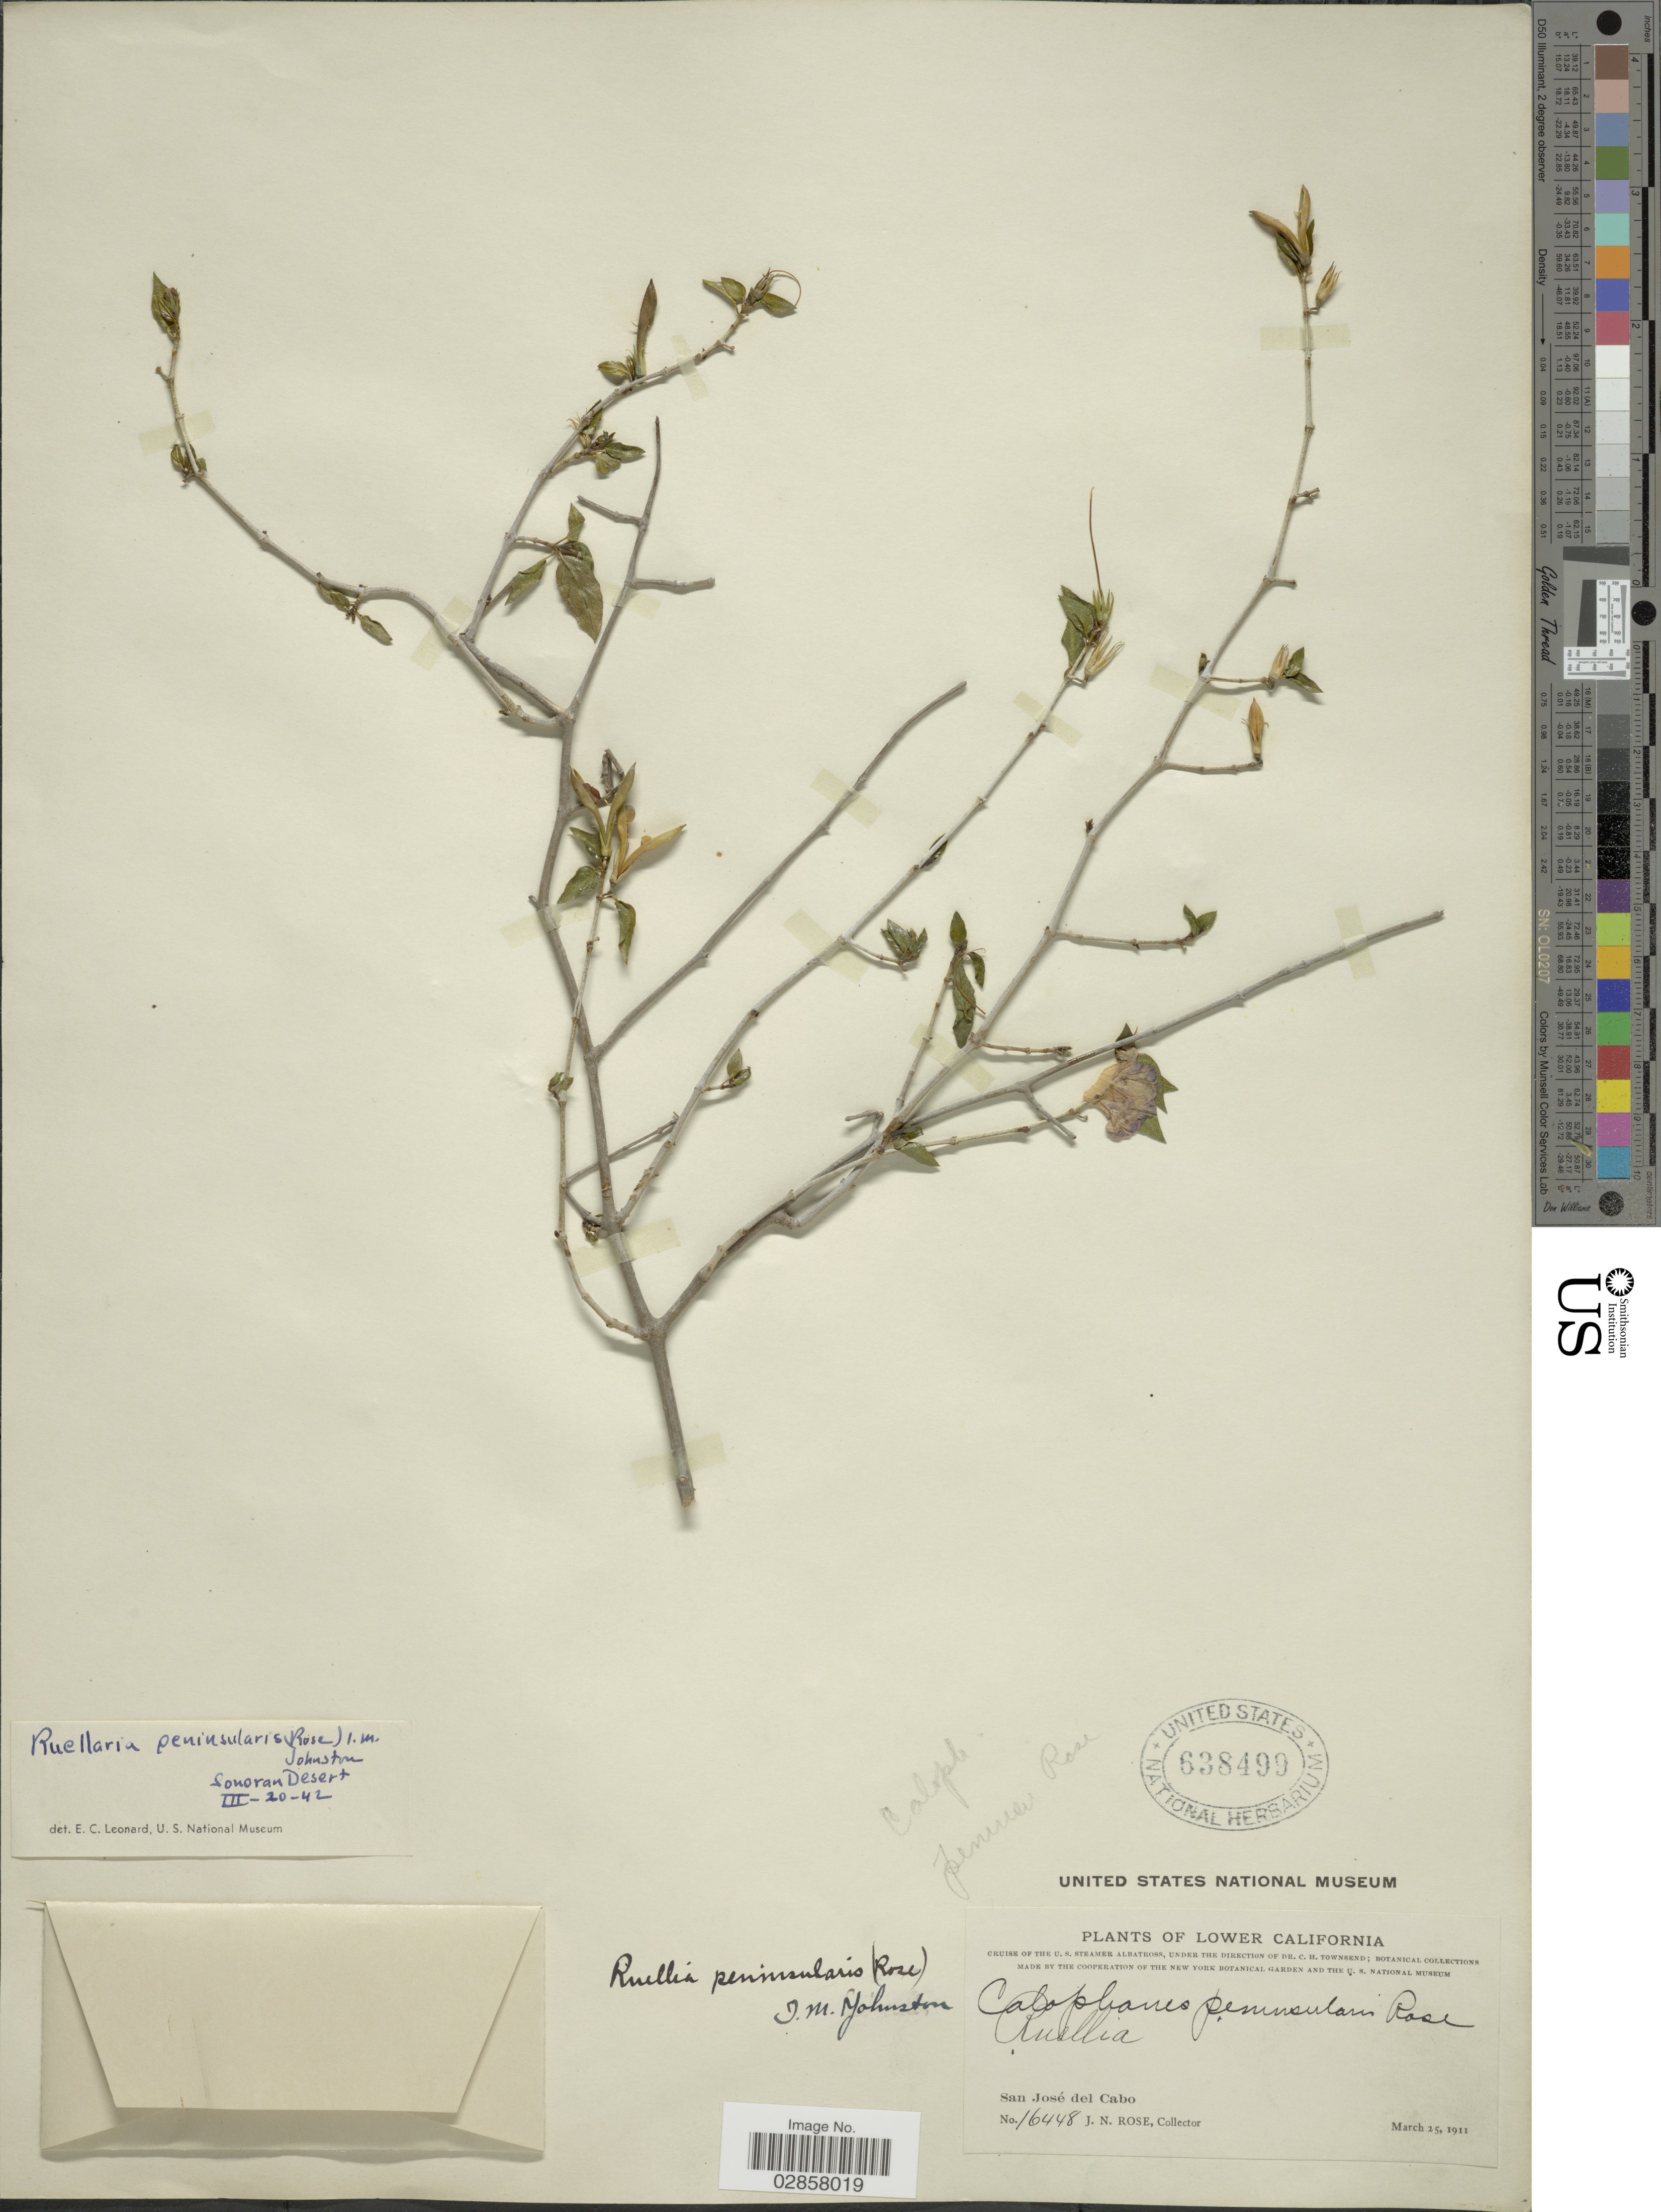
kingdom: Plantae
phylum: Tracheophyta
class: Magnoliopsida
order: Lamiales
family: Acanthaceae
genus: Ruellia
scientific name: Ruellia peninsularis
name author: I.M. Johnst.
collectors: J. N. Rose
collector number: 16448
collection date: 1911-03-25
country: Mexico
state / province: Baja California Sur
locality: Lower California. San José del Cabo.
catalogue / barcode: US 638499